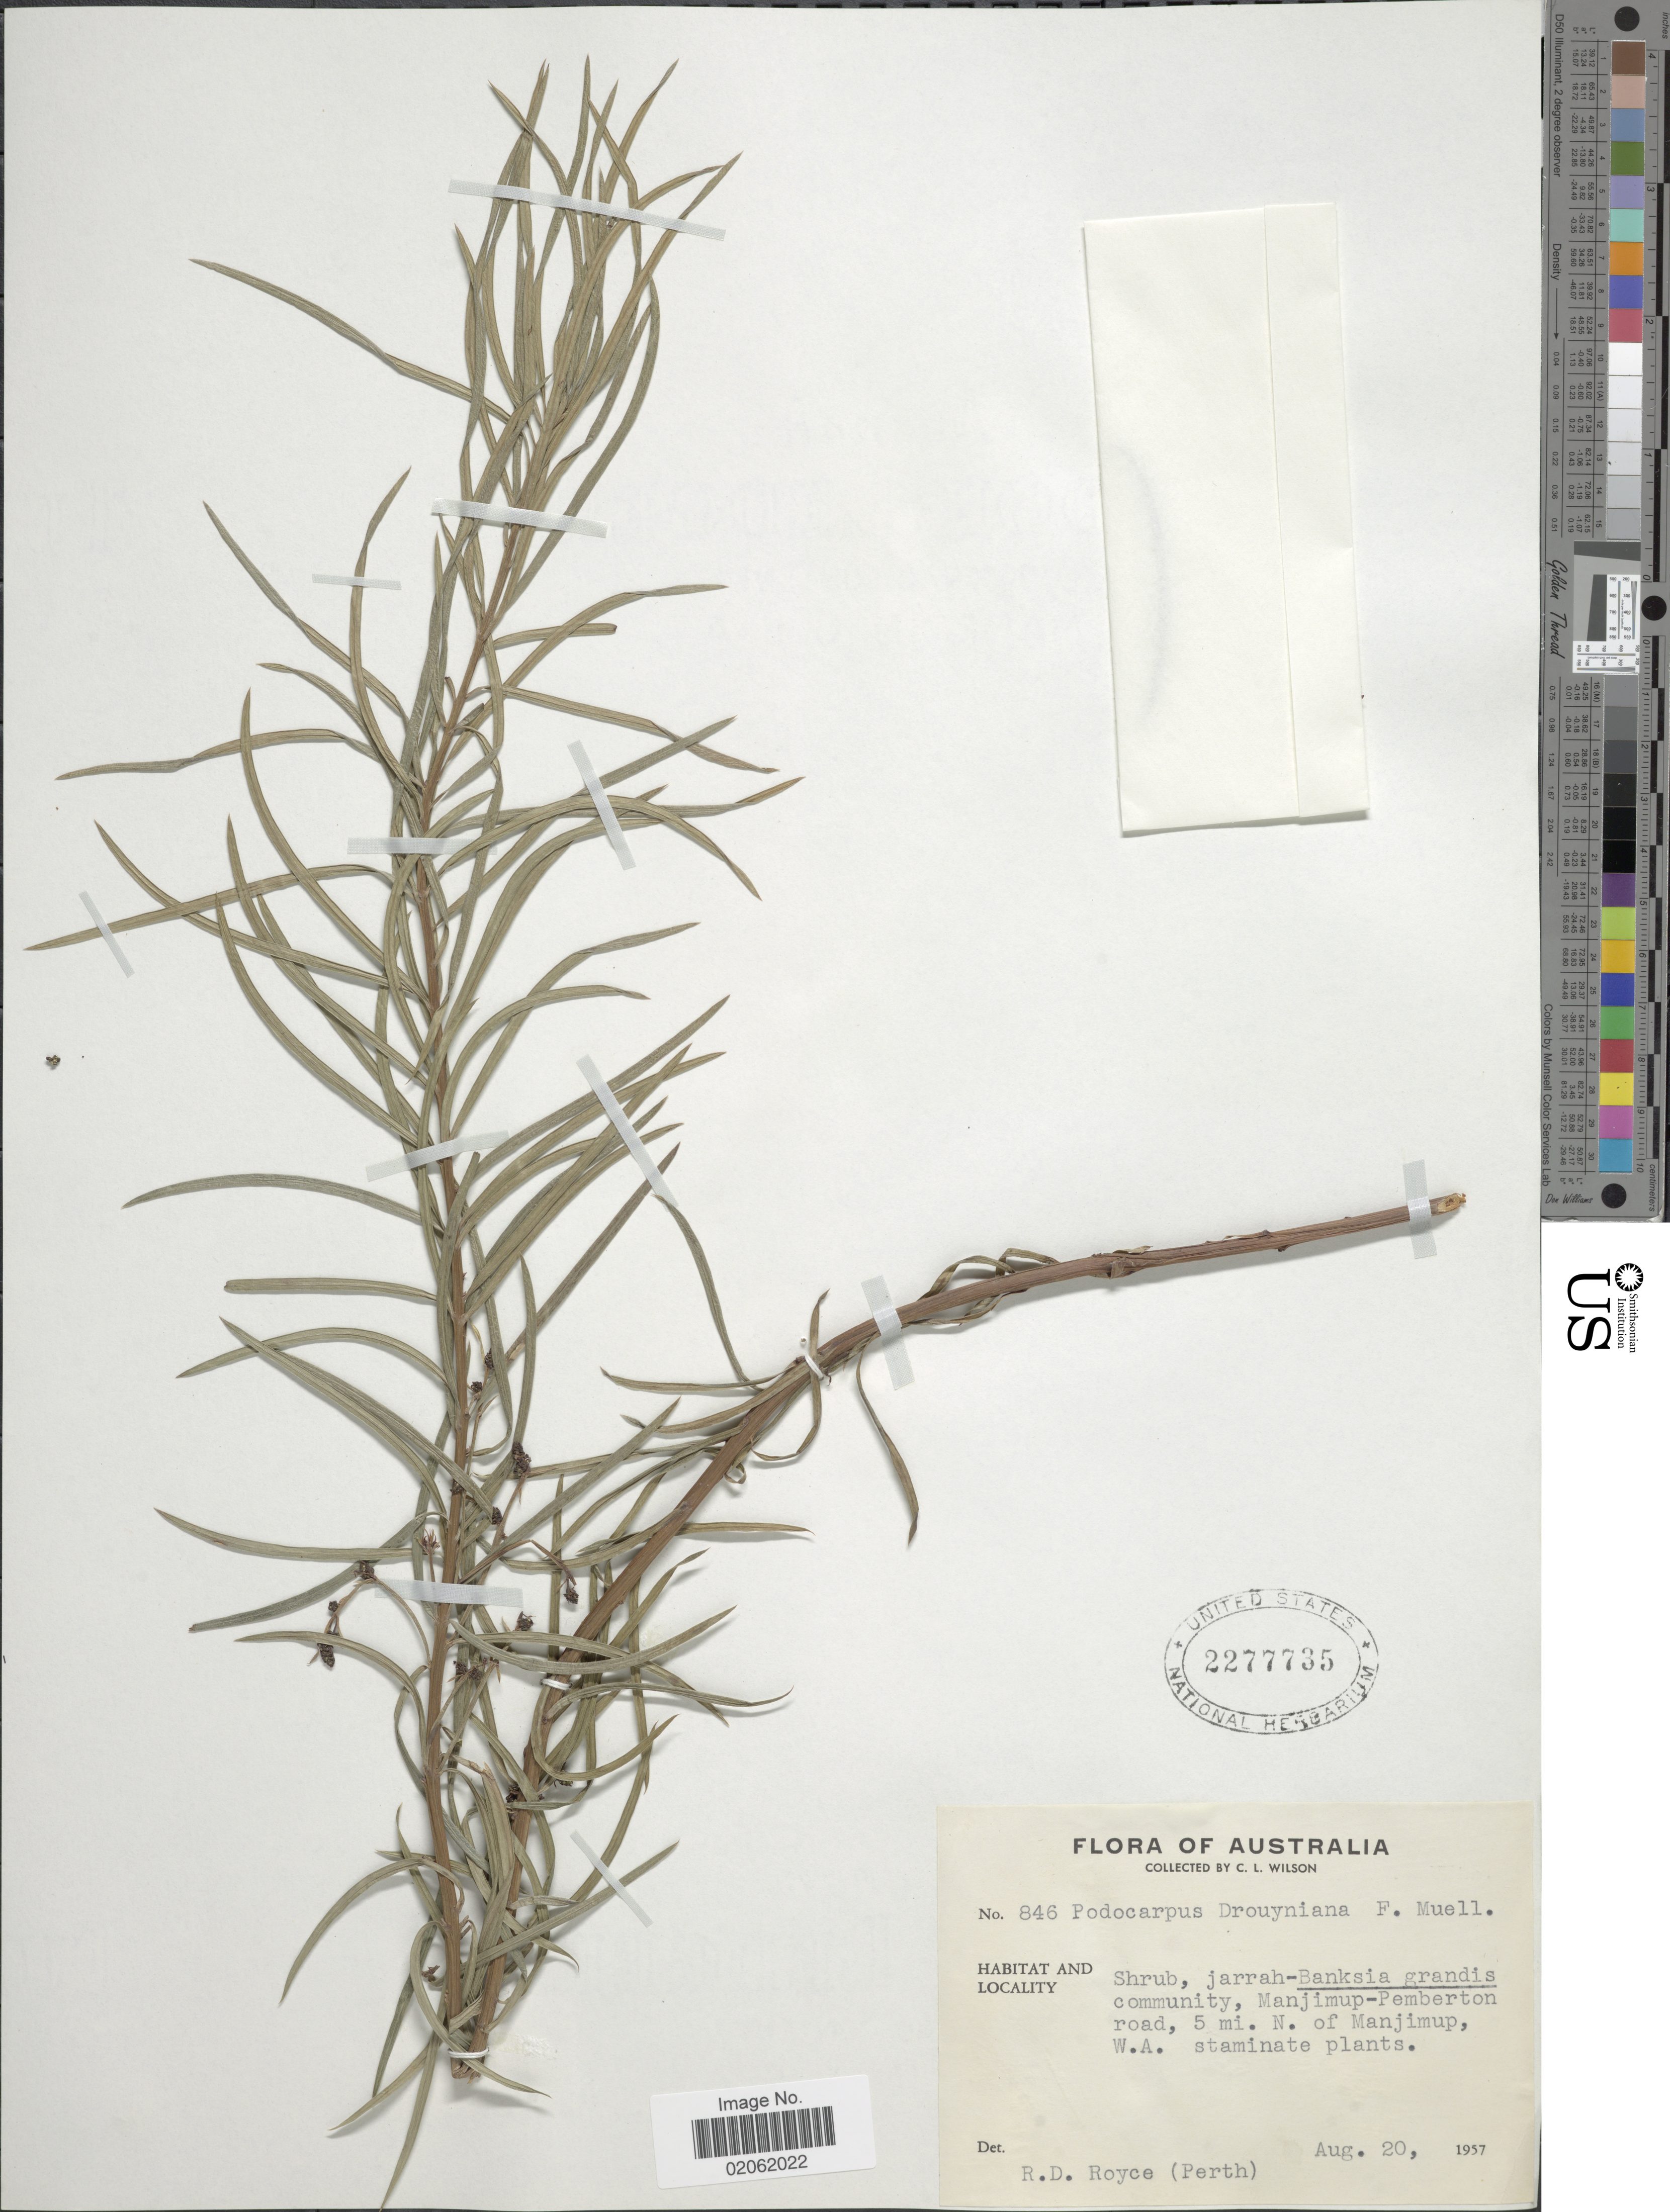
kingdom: Plantae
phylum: Tracheophyta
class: Pinopsida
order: Pinales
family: Podocarpaceae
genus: Podocarpus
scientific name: Podocarpus drouynianus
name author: F. Muell.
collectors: C. L. Wilson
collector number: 846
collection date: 1957-08-20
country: Australia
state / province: Western Australia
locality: Manjimup-Pemberton road, 5 mi N of Manjimup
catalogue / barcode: US 2277735